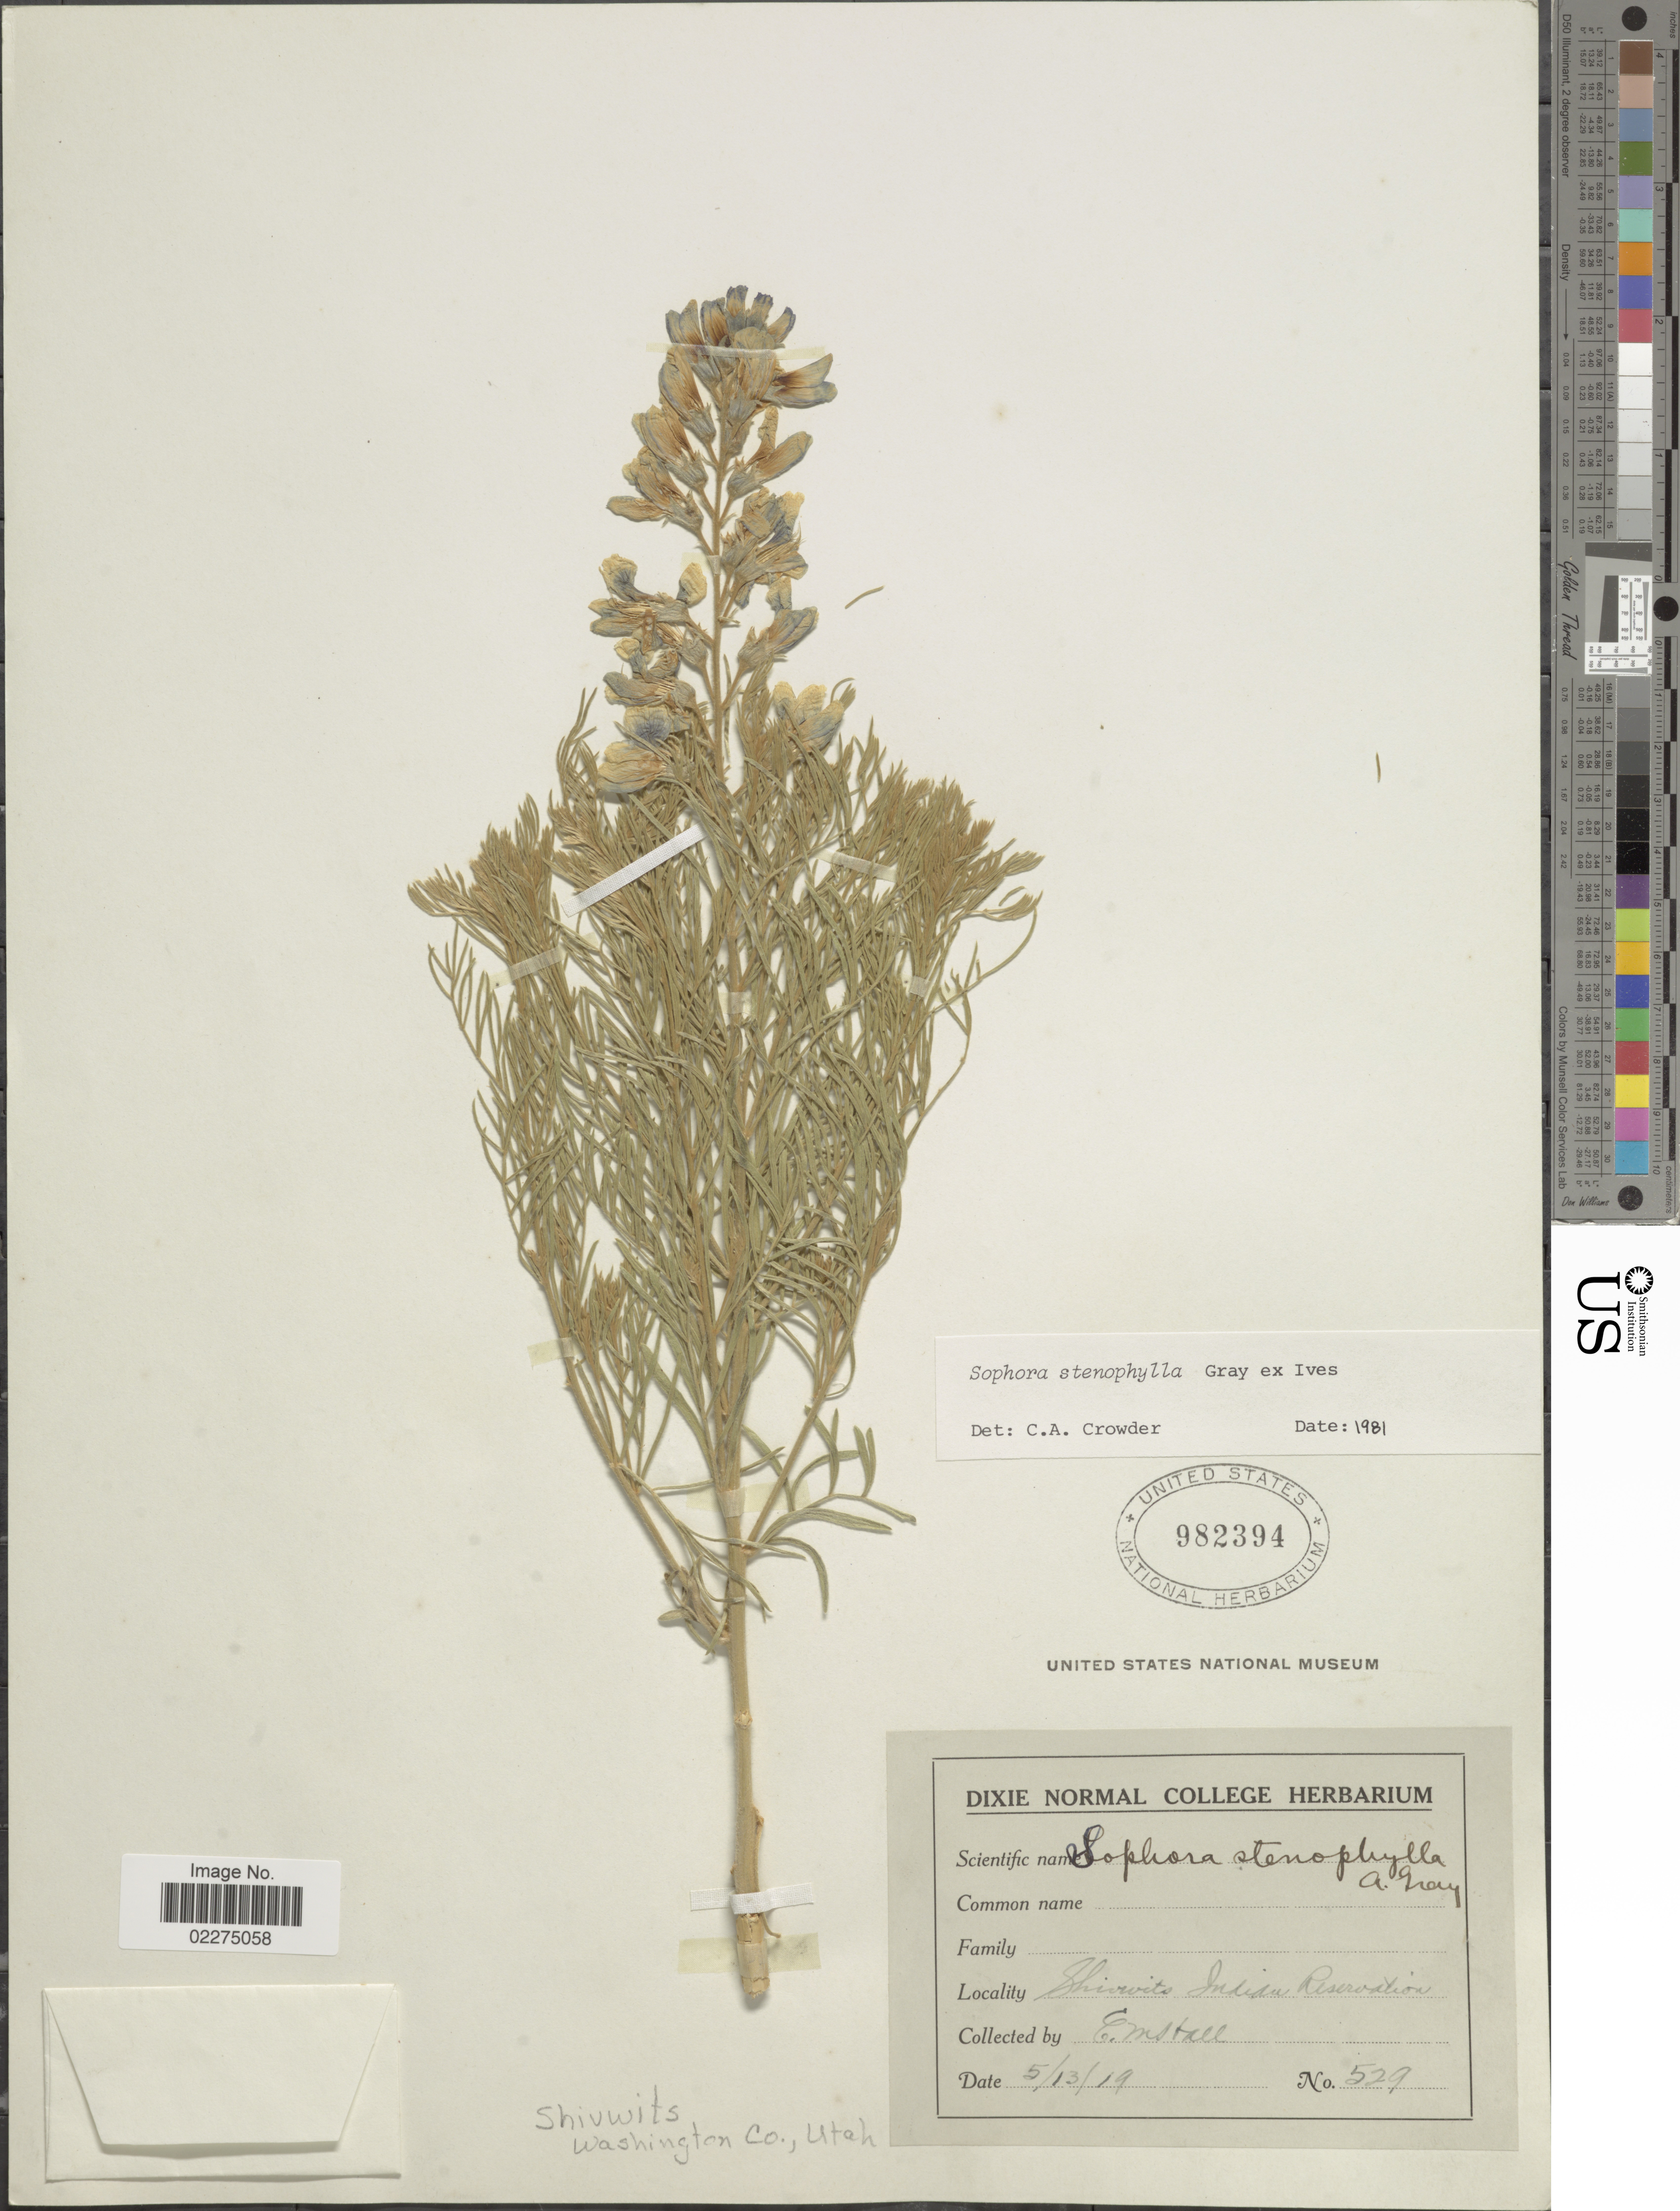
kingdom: Plantae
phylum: Tracheophyta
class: Magnoliopsida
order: Fabales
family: Fabaceae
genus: Sophora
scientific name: Sophora stenophylla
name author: A. Gray in Ives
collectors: Emstall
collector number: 529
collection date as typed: Transcribed d/m/y: 13/5/19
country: United States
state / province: Utah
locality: Shivwits Indian Reservation. Shivwits. Washington Co.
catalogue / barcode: US 982394